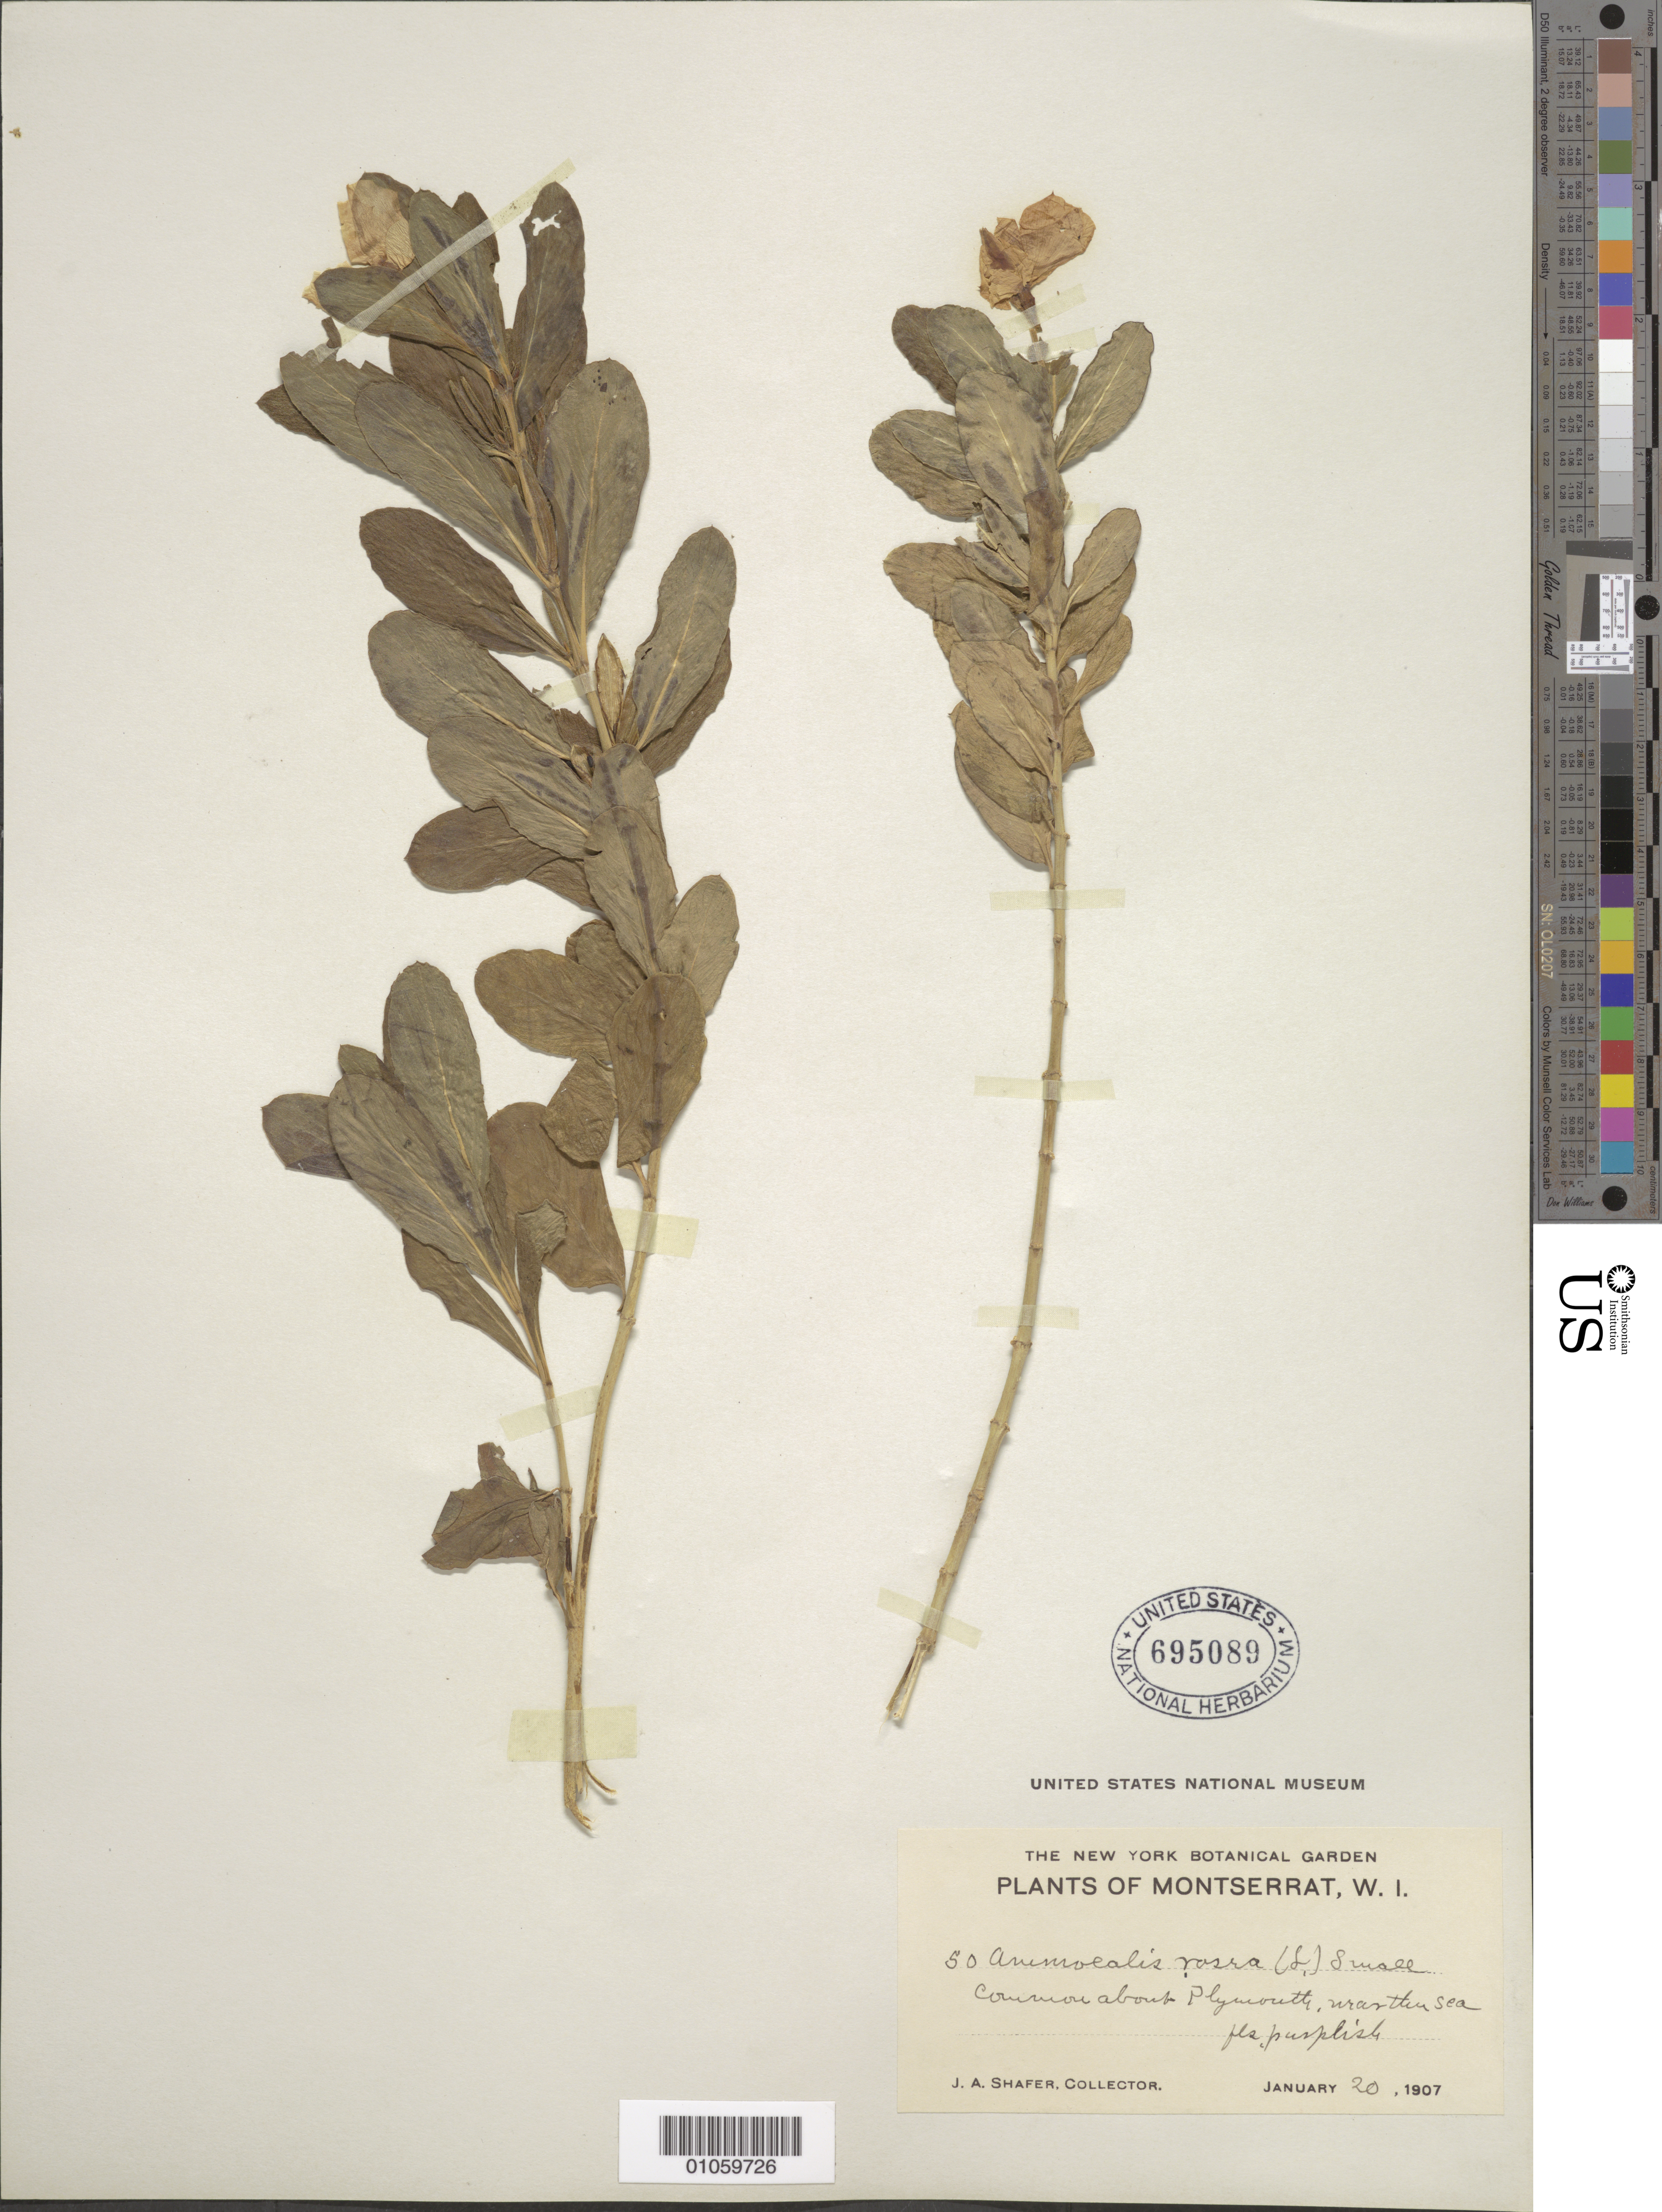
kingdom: Plantae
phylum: Tracheophyta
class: Magnoliopsida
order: Gentianales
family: Apocynaceae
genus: Lochnera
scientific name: Lochnera rosea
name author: (L.) Rchb. ex Endl.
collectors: J. A. Shafer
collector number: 50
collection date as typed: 20 Jan 1907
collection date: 1907-01-20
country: Montserrat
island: Montserrat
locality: Plymouth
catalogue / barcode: US 695089